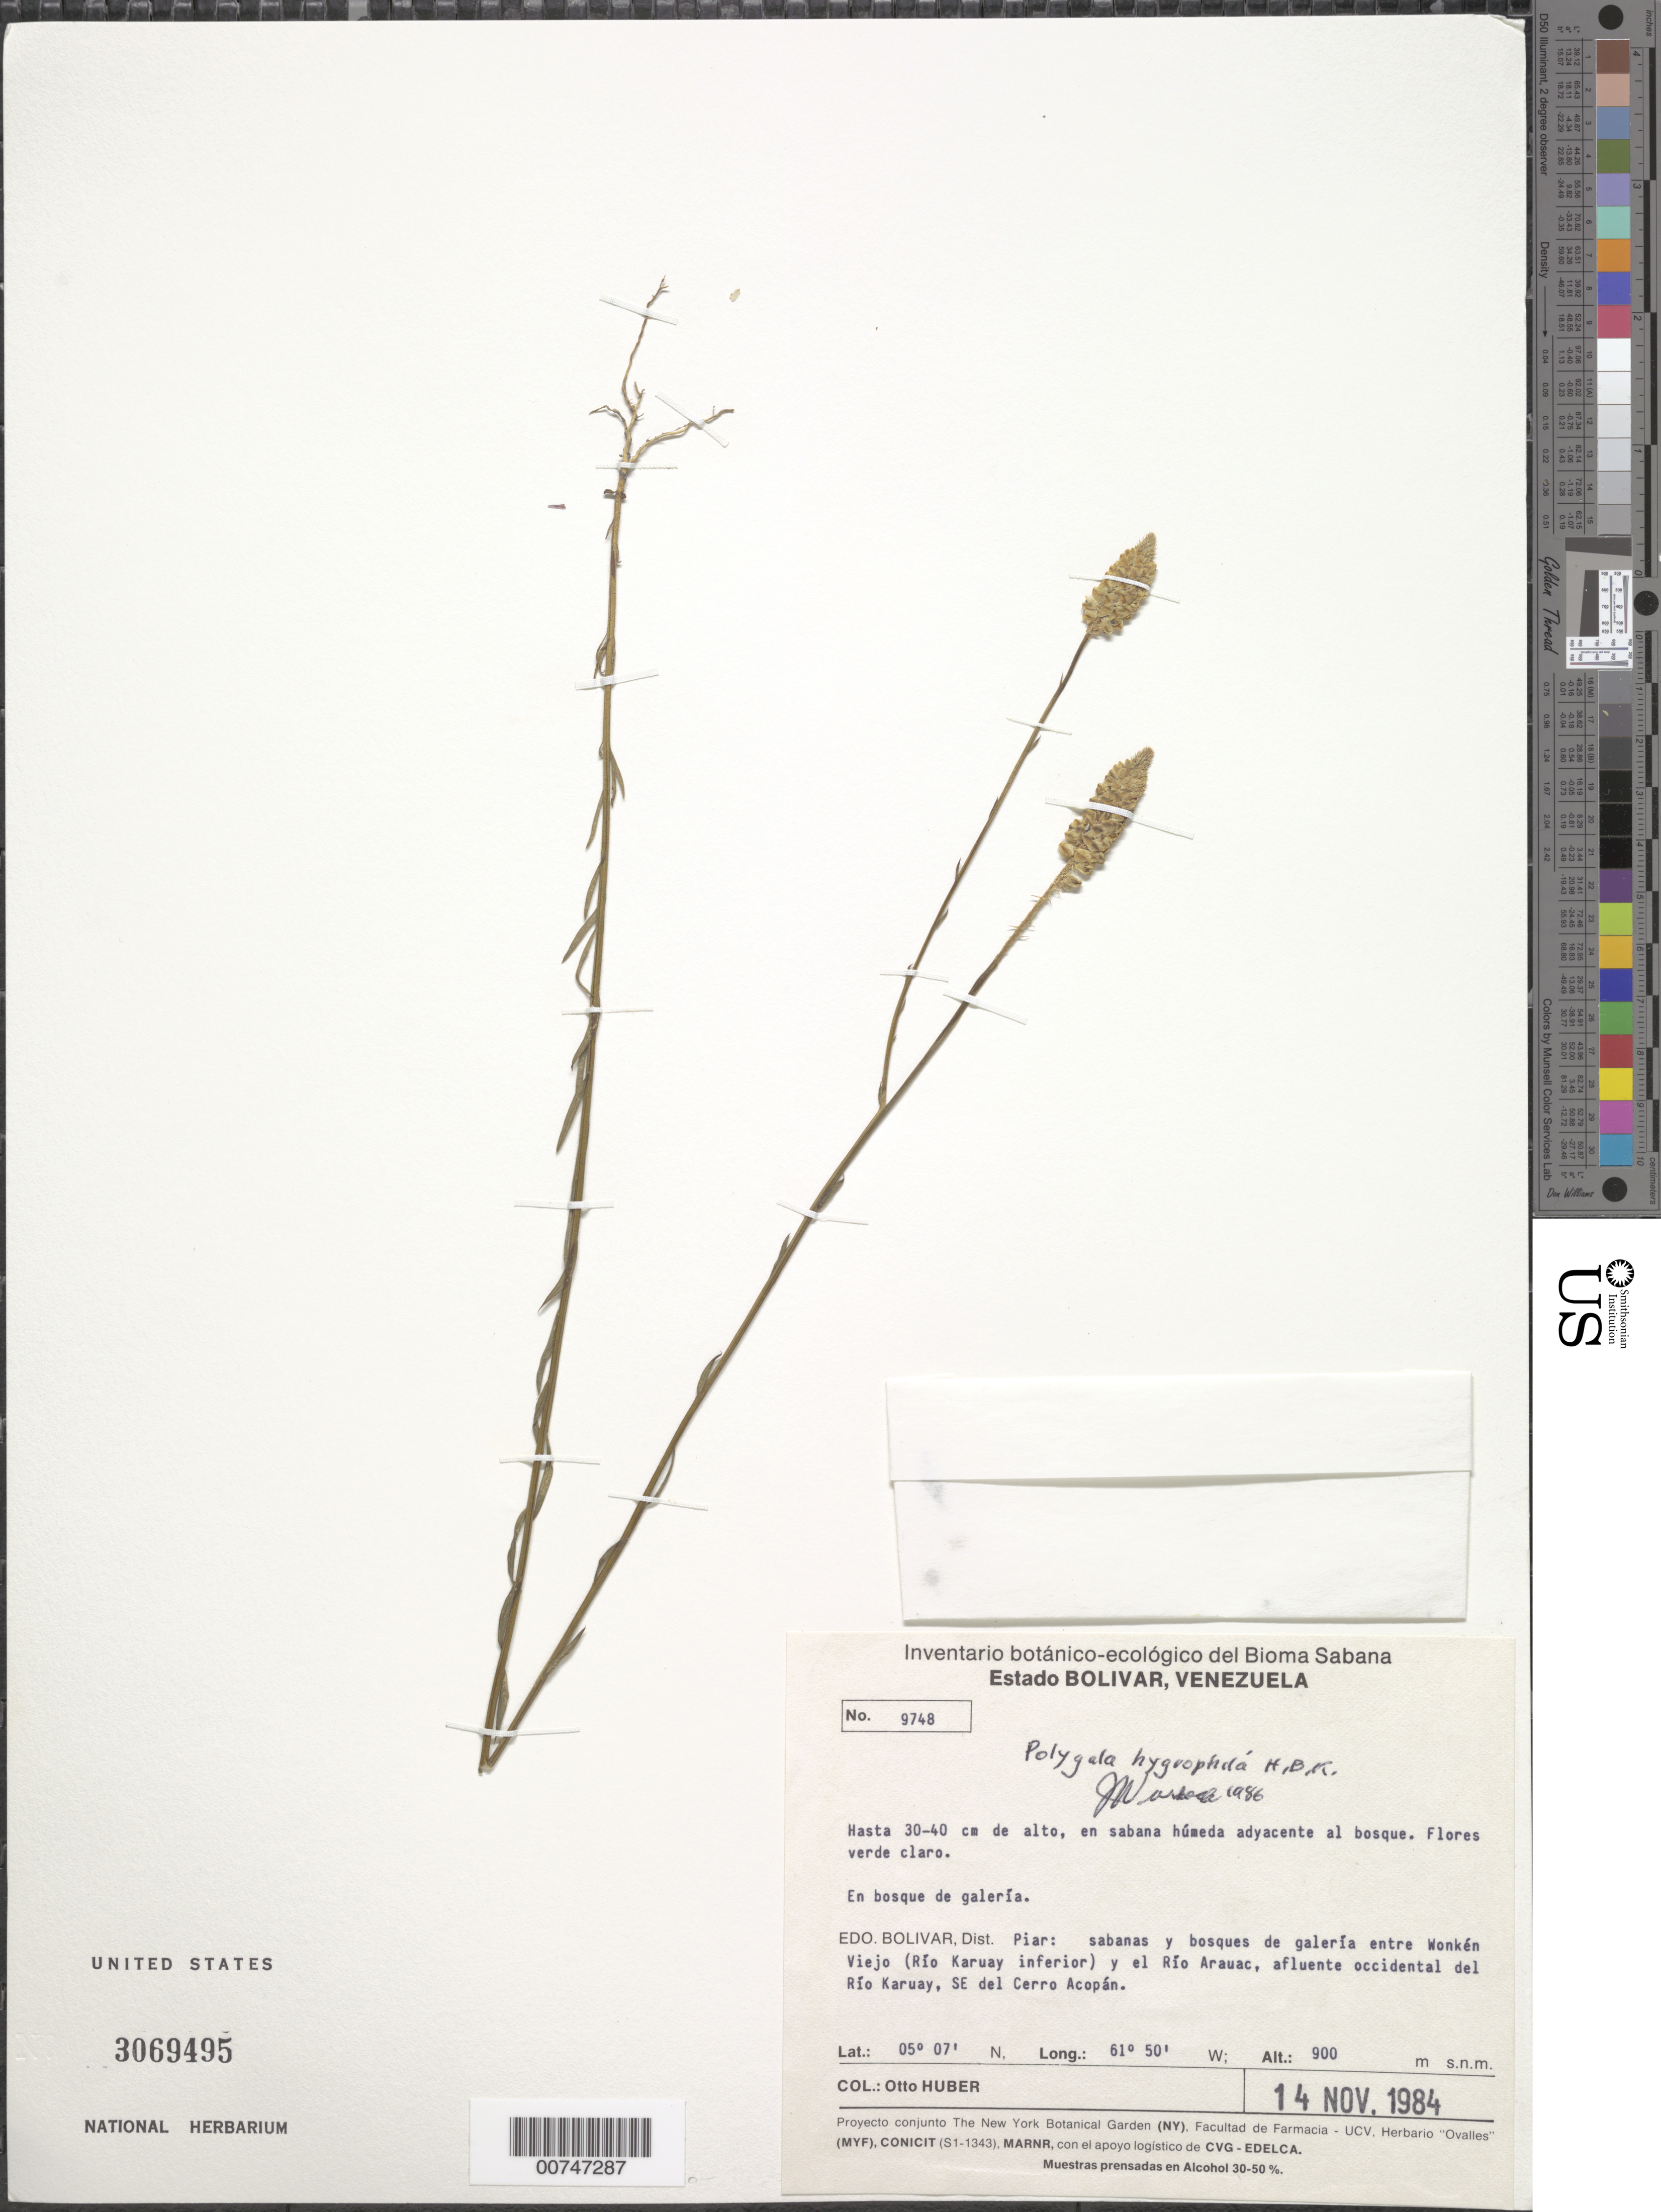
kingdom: Plantae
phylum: Tracheophyta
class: Magnoliopsida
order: Fabales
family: Polygalaceae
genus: Polygala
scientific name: Polygala hygrophila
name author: Kunth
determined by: Wurdack, John J., (US), US (UNITED STATES)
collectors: O. Huber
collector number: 9744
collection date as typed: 14-Nov-84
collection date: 1984-11-14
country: Venezuela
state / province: Bolívar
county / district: Piar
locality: Wonken Veijo (Río Karuay inferíor) to Río Arauac, flowing west from Río Karuay, SE of Cerro Acopán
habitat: Wet savanna adjacent to forest; gallery forest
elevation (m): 900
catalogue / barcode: US 3069495